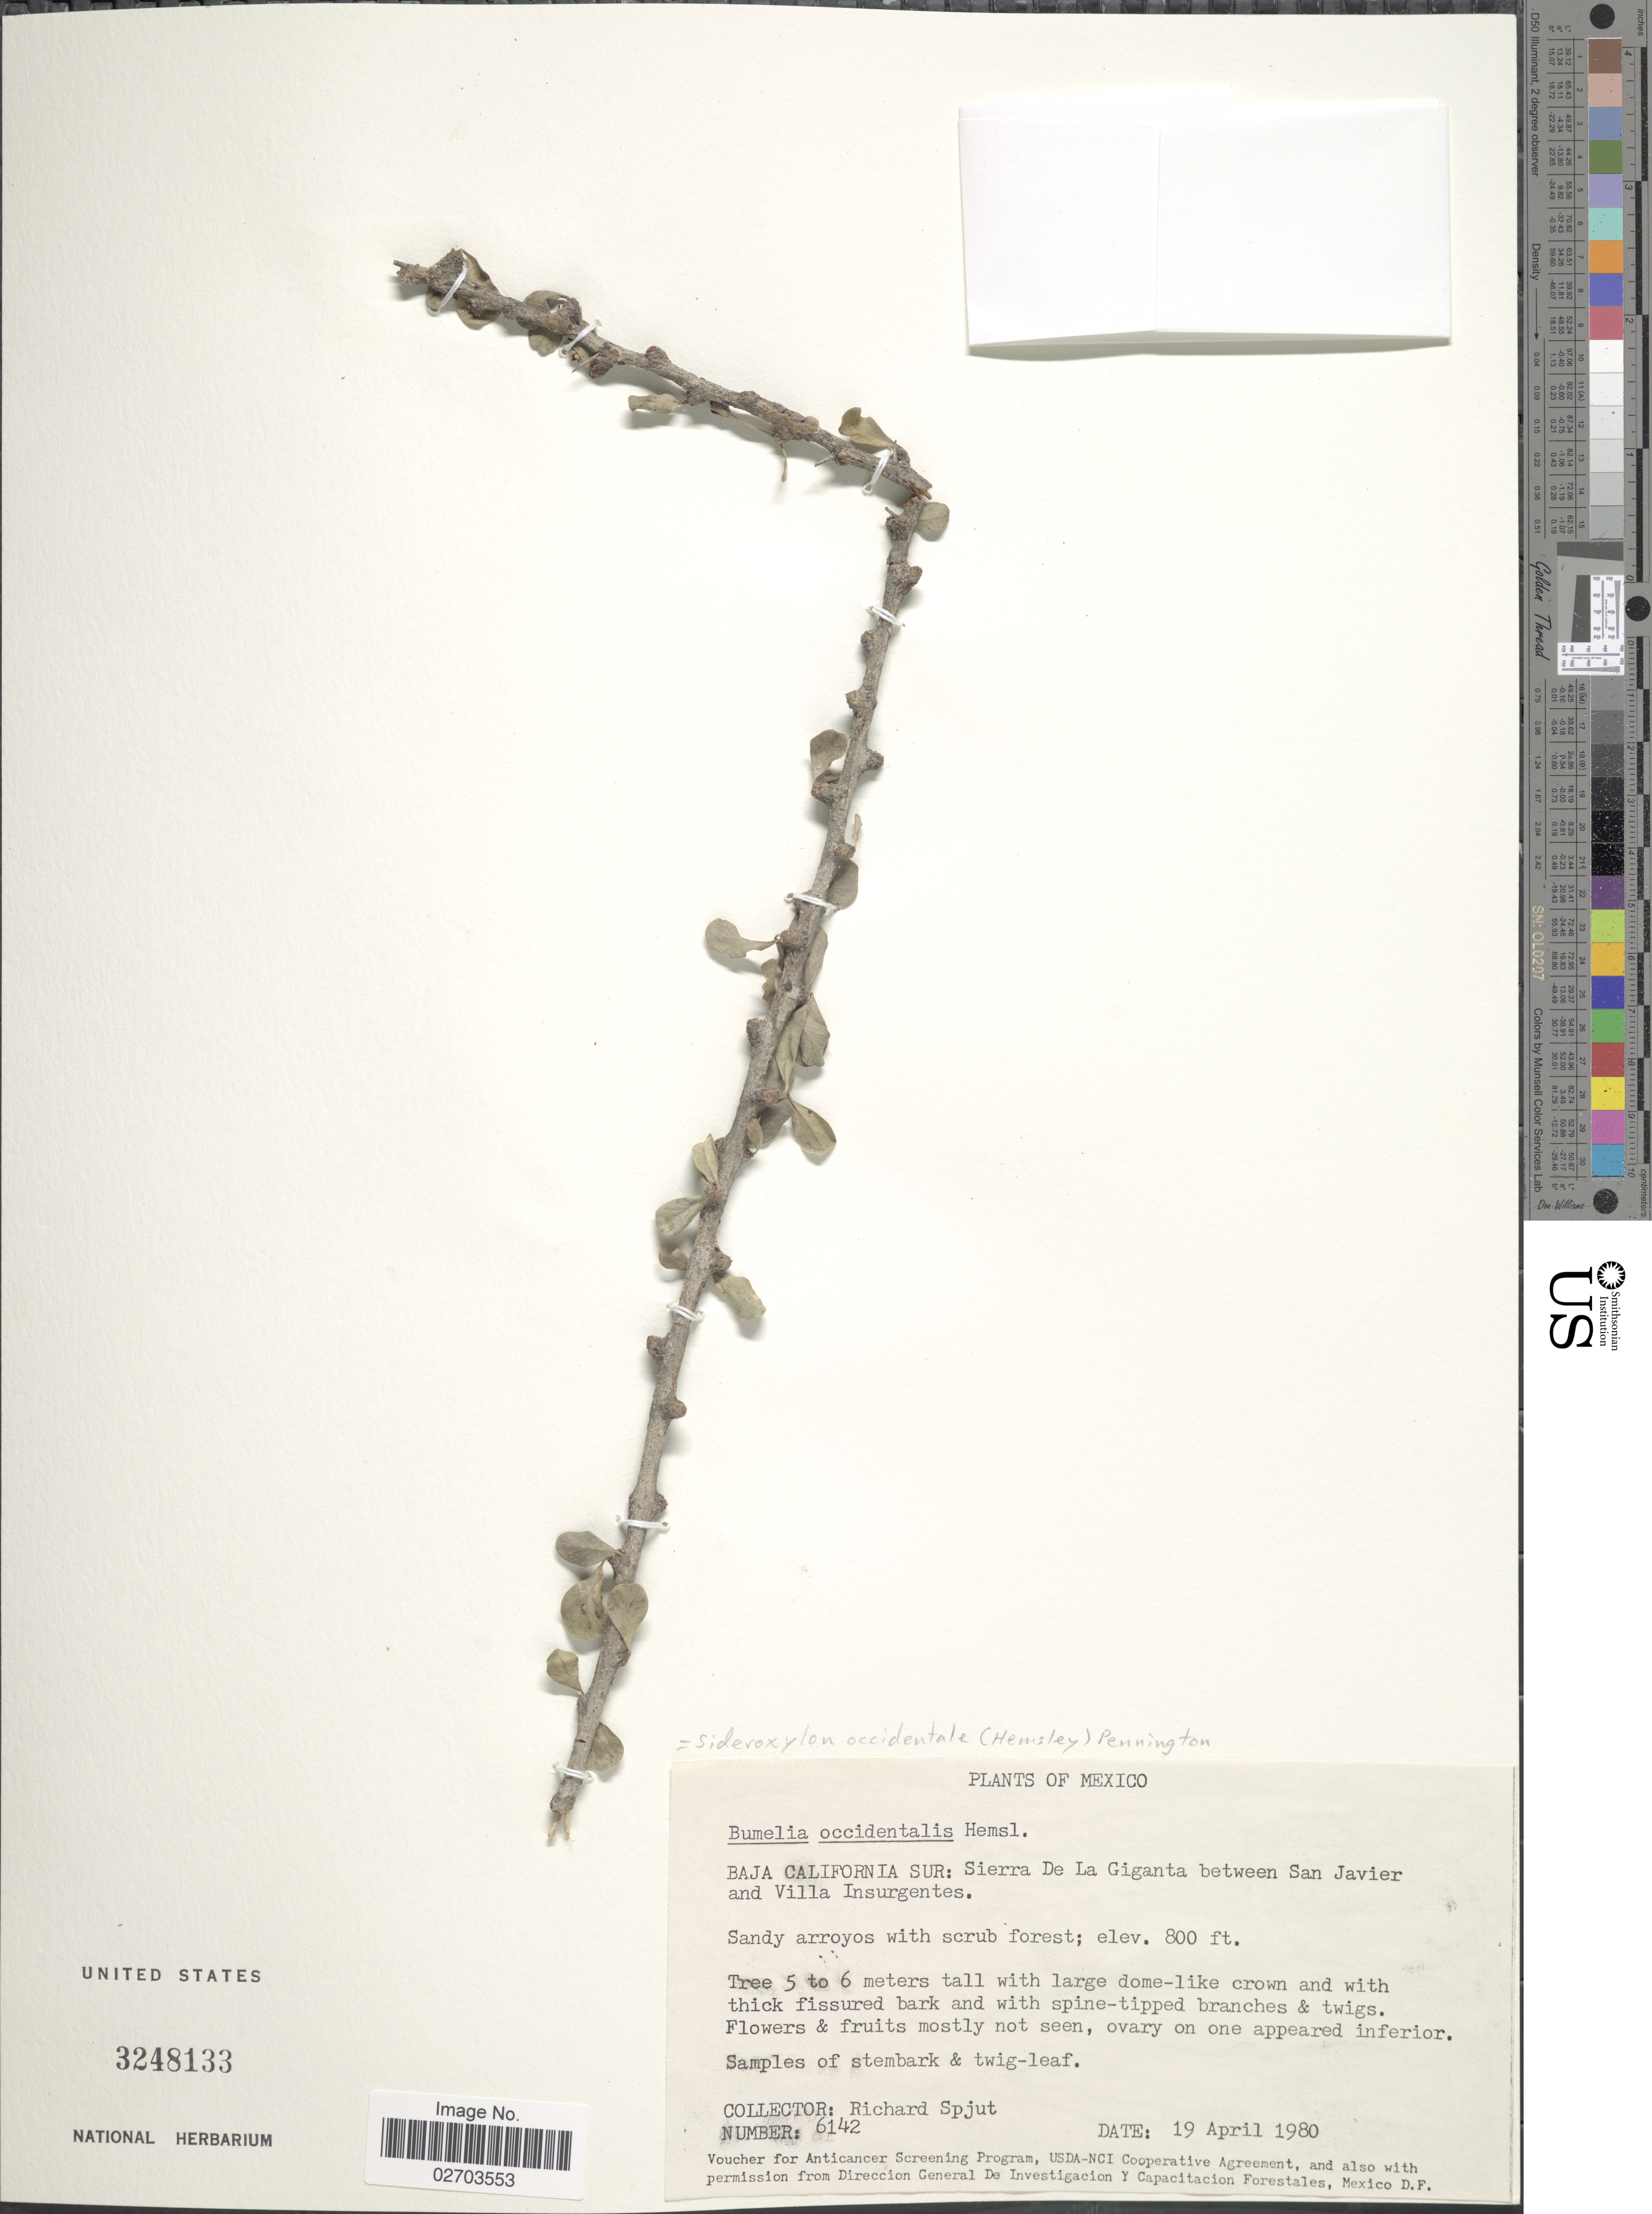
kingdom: Plantae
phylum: Tracheophyta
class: Magnoliopsida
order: Ericales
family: Sapotaceae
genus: Sideroxylon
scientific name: Sideroxylon occidentale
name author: (Hemsl.) T.D. Penn.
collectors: R. Spjut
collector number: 6142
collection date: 1980-04-19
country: Mexico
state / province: Baja California Sur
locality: Sierra de La Giganta between San Javier and Villa Insurgentes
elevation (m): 244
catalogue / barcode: US 3248133